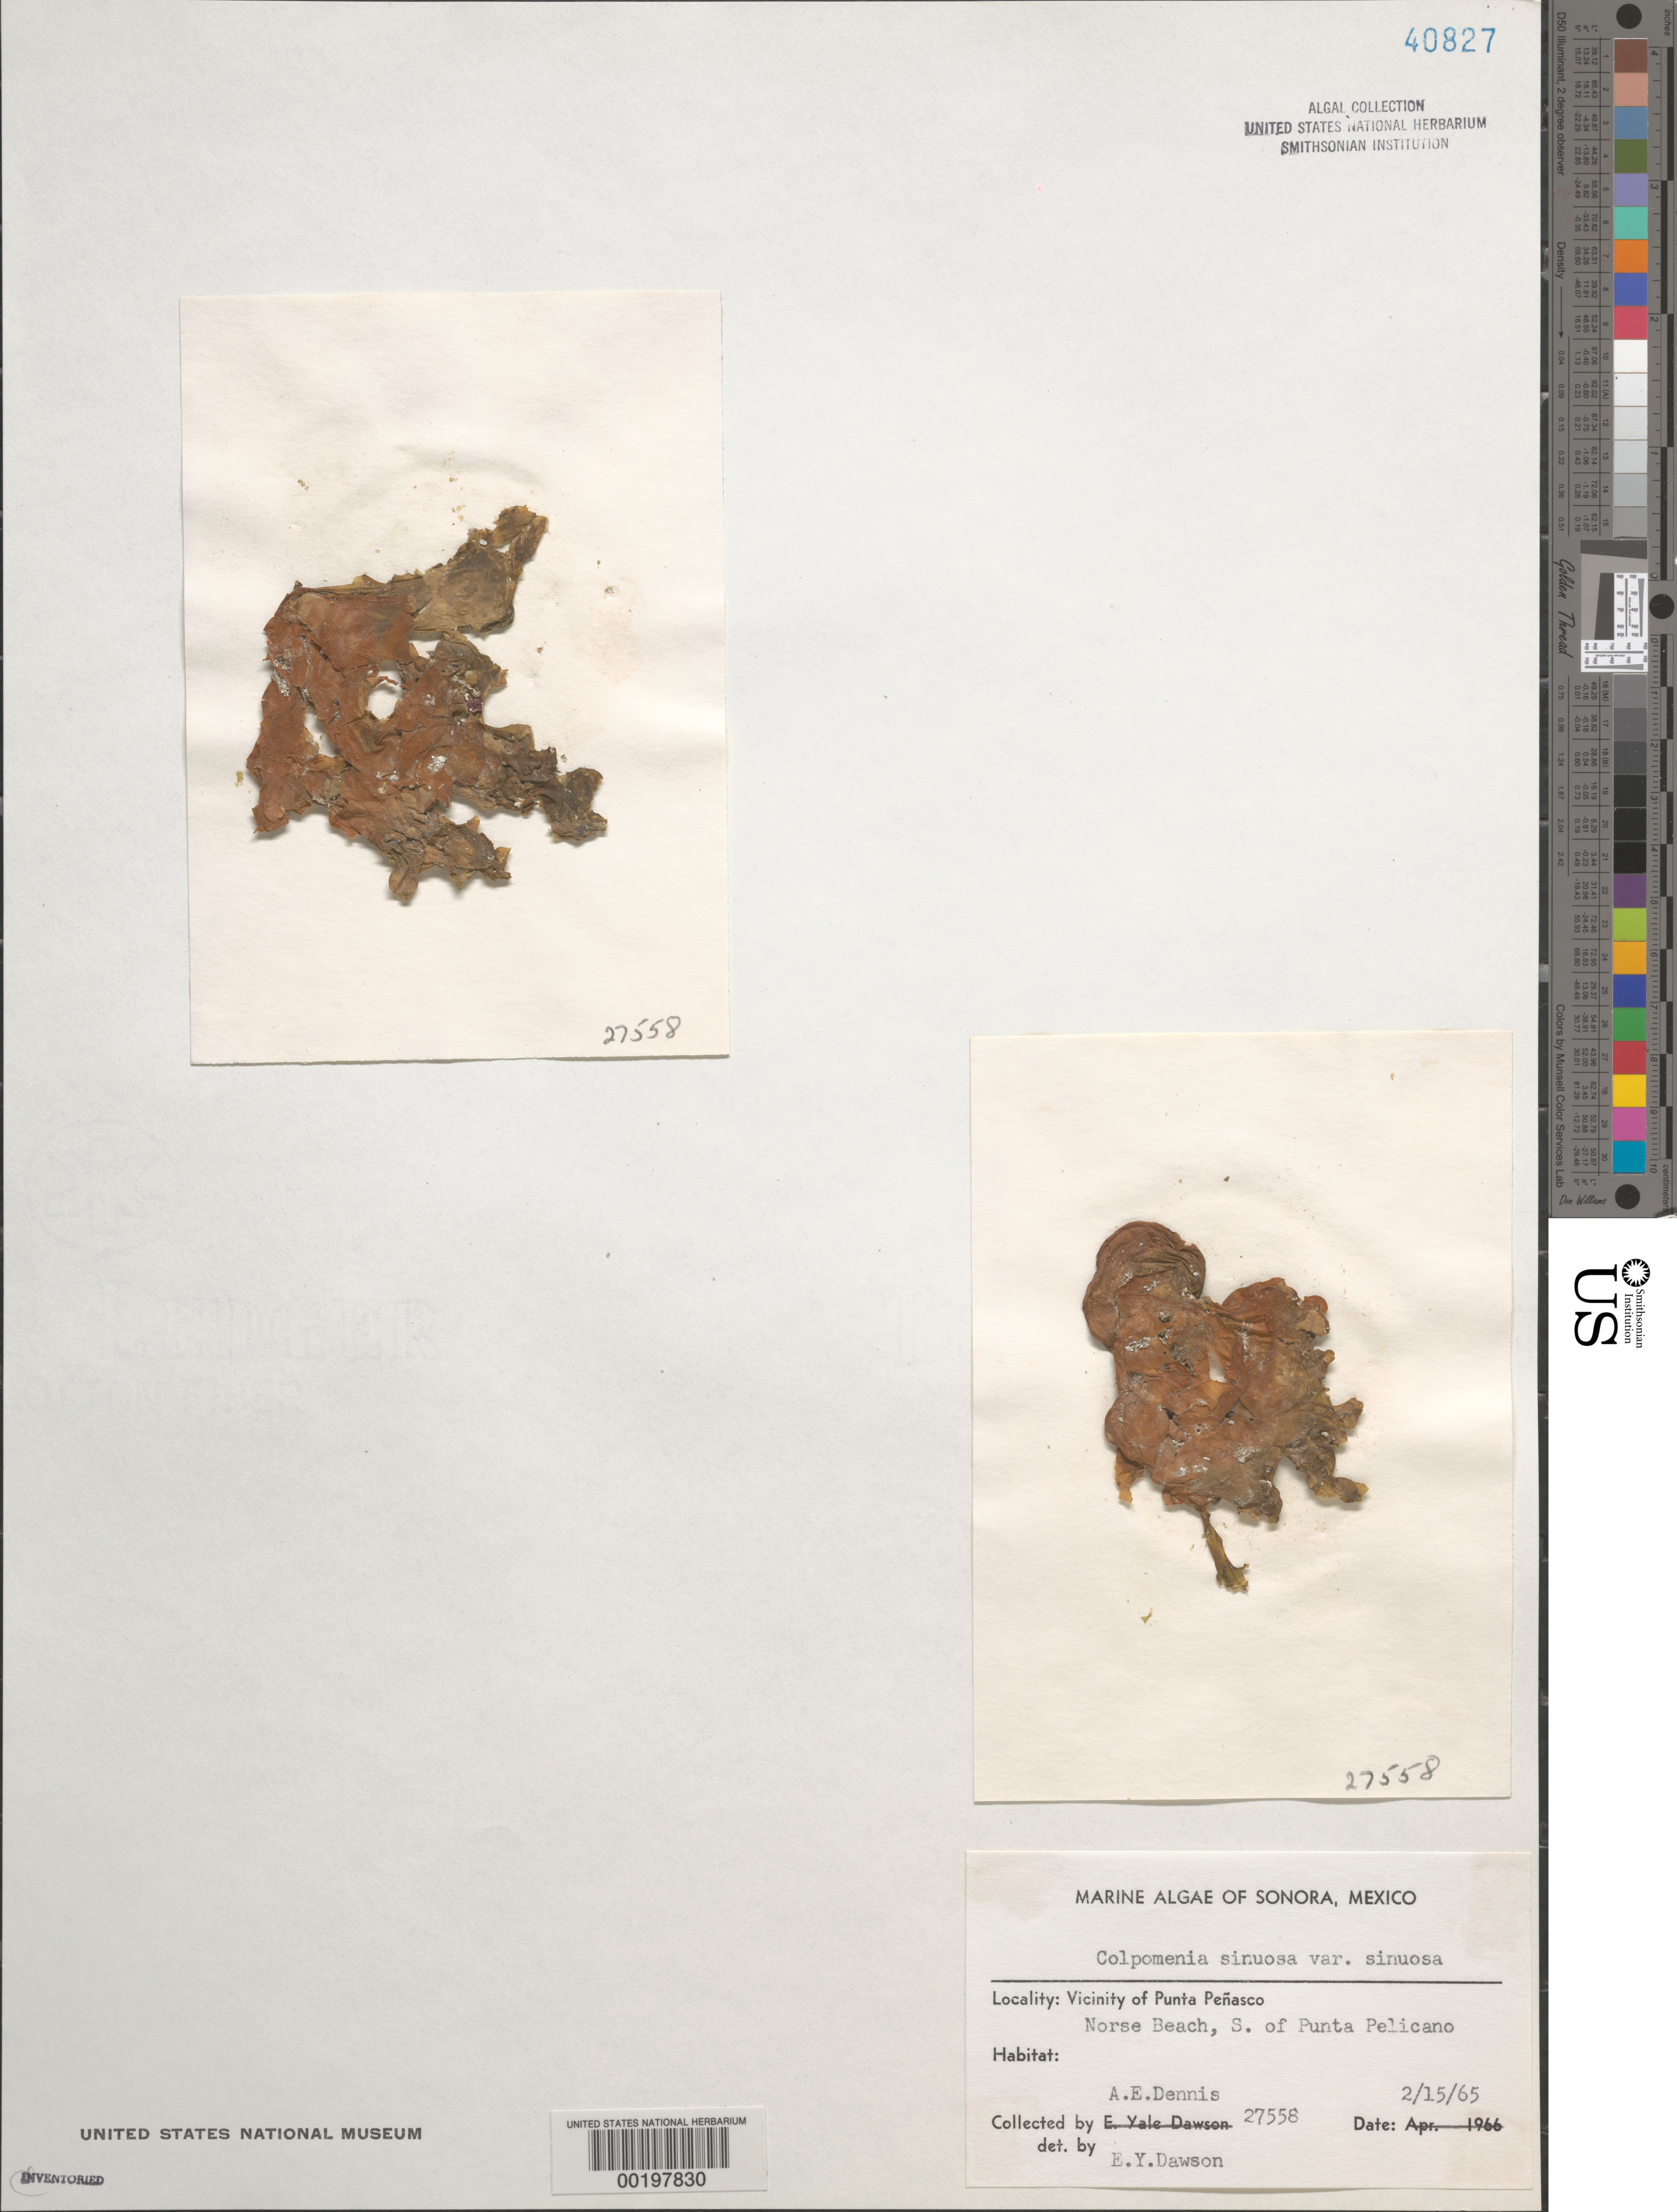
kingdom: Chromista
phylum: Ochrophyta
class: Phaeophyceae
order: Scytosiphonales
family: Scytosiphonaceae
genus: Colpomenia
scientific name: Colpomenia sinuosa var. sinuosa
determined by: Dawson, E. Y.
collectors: A. Dennis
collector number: EYD 27558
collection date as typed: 15 Feb 1965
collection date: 1965-02-15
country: Mexico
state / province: Sonora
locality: Norse beach, south of punta pelicano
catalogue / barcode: US 40827